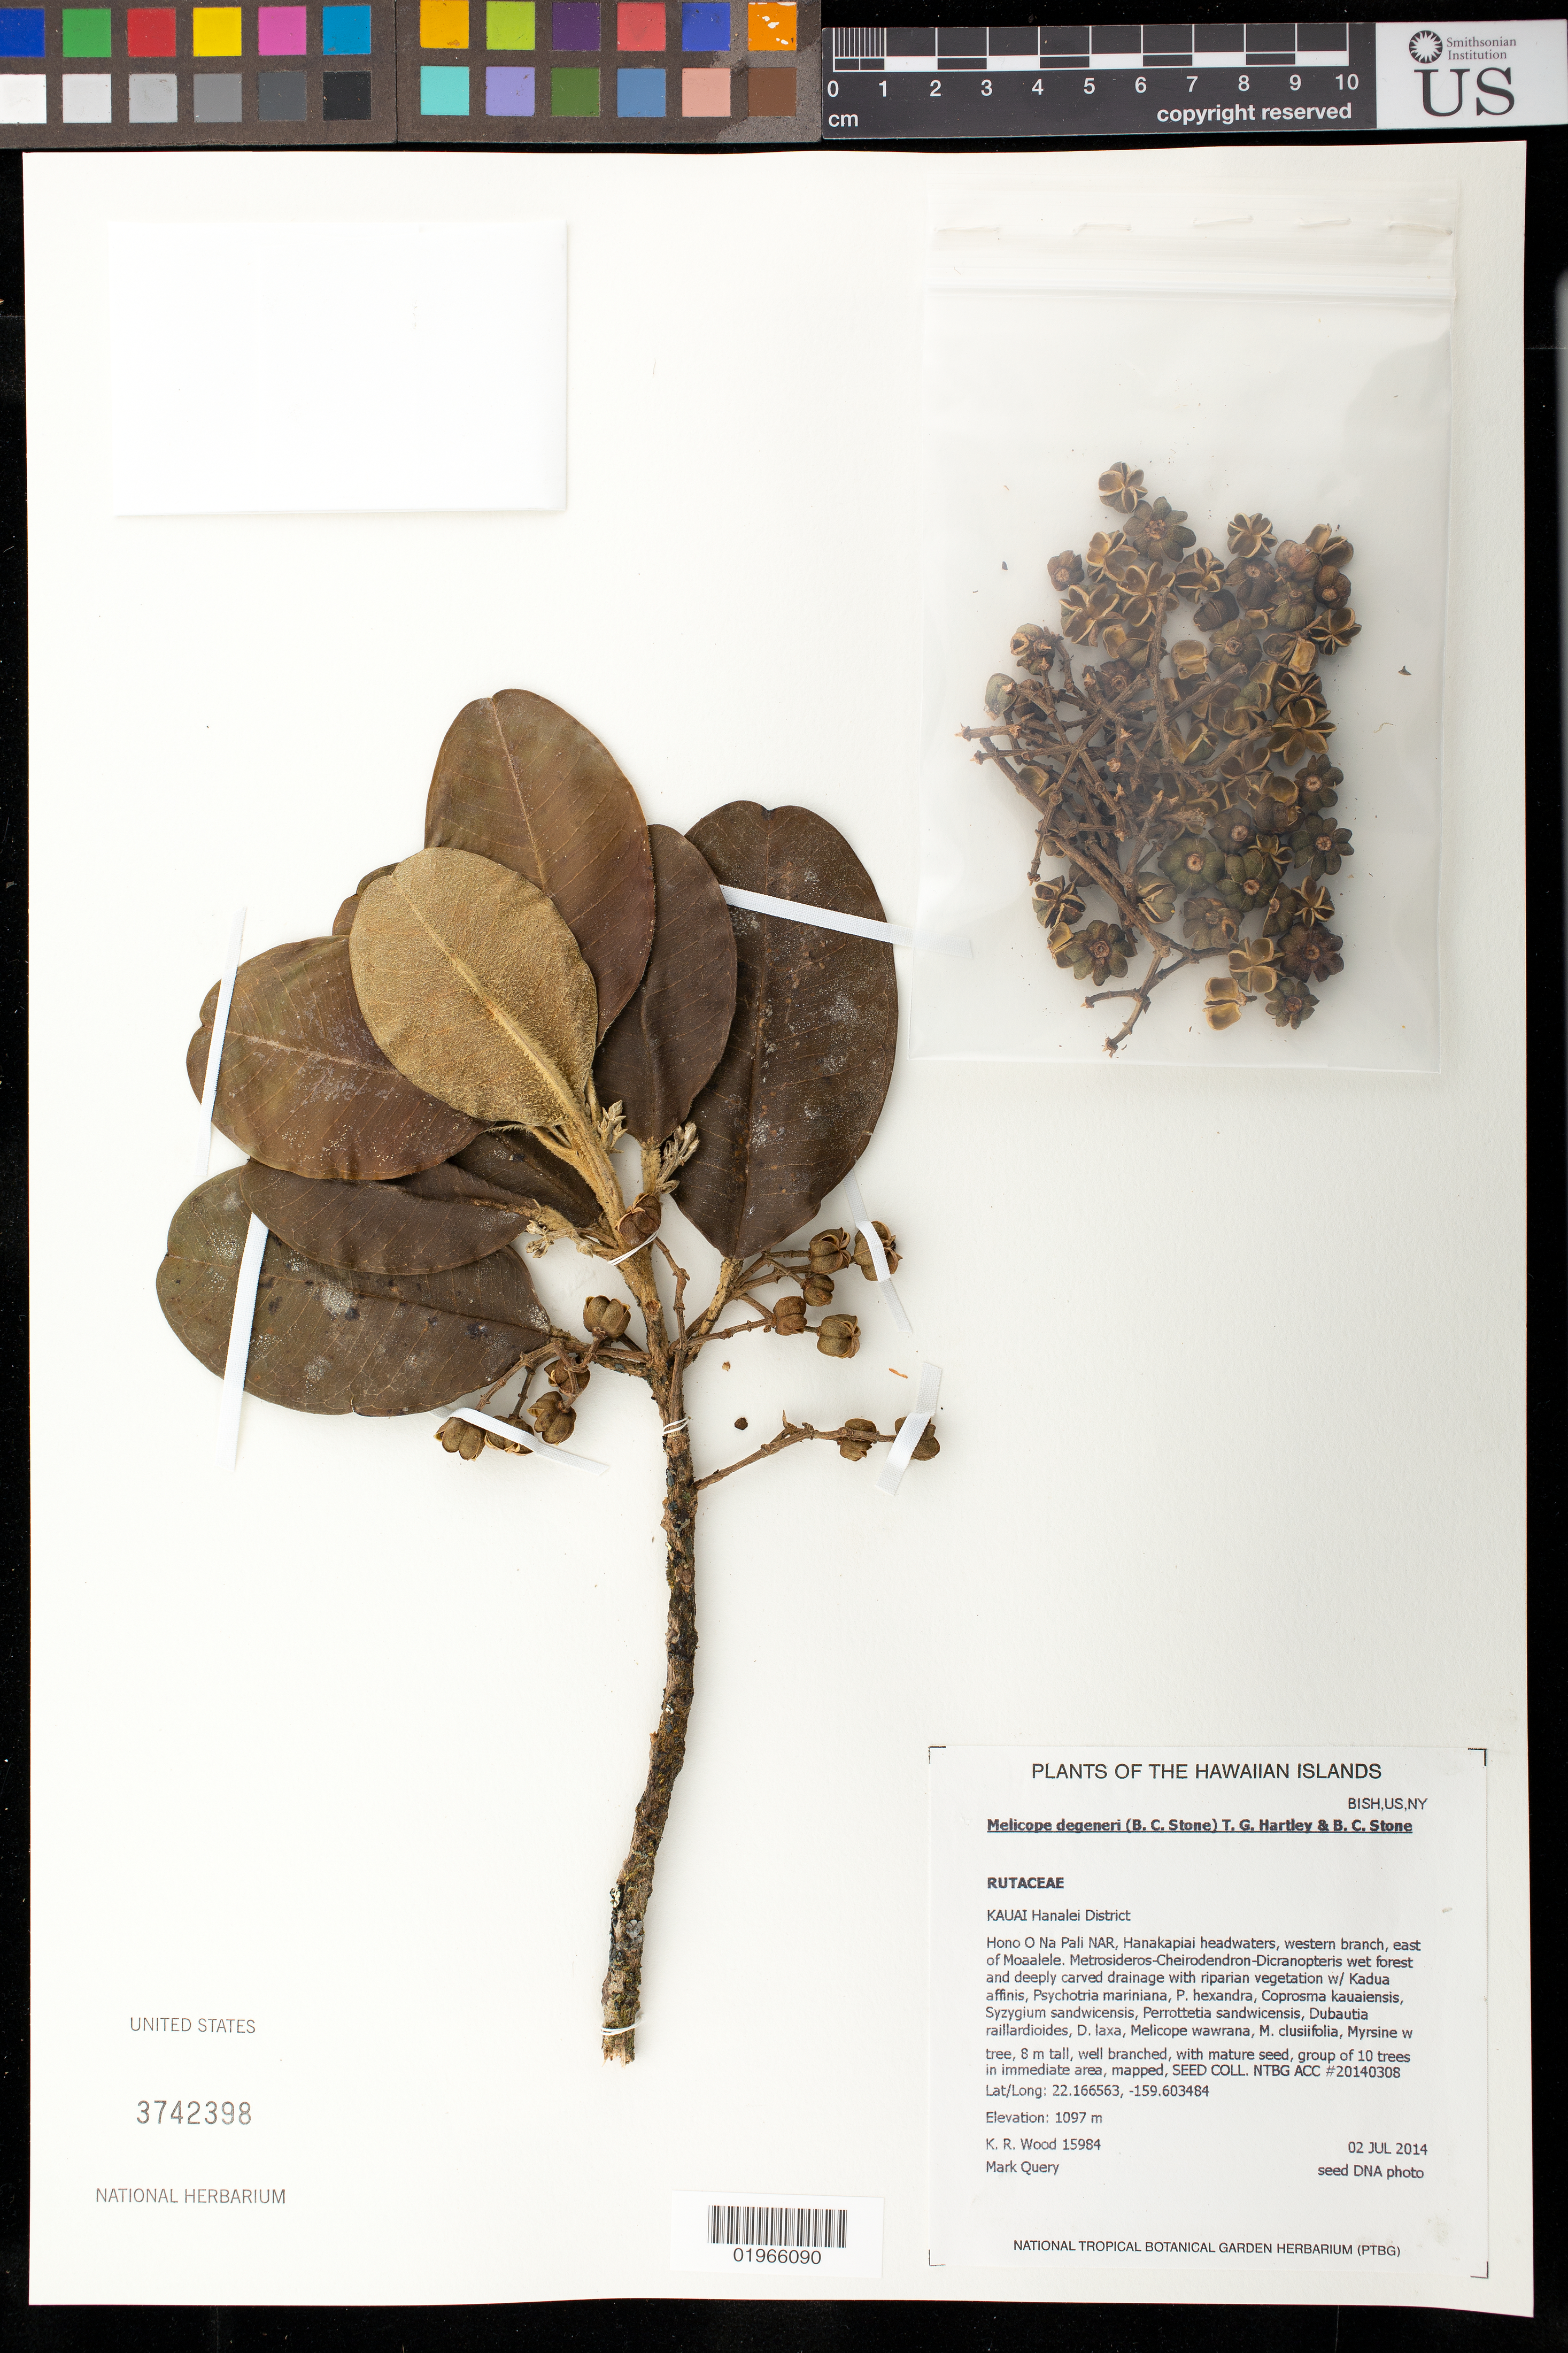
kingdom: Plantae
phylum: Tracheophyta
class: Magnoliopsida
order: Sapindales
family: Rutaceae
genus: Melicope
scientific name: Melicope degeneri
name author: (B.C. Stone) T.G. Hartley & B.C. Stone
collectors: K. R. Wood & M. Query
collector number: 15984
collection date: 2014-07-02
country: United States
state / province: Hawaii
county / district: Kauai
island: Kaua'i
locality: Hanalei District, Hono O Na Pali NAR, Hanakapiai headwaters, eastern branch, east of Moaalele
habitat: Wet forest and deeply carved drainage with riparian vegetation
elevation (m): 1097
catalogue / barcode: US 3742398